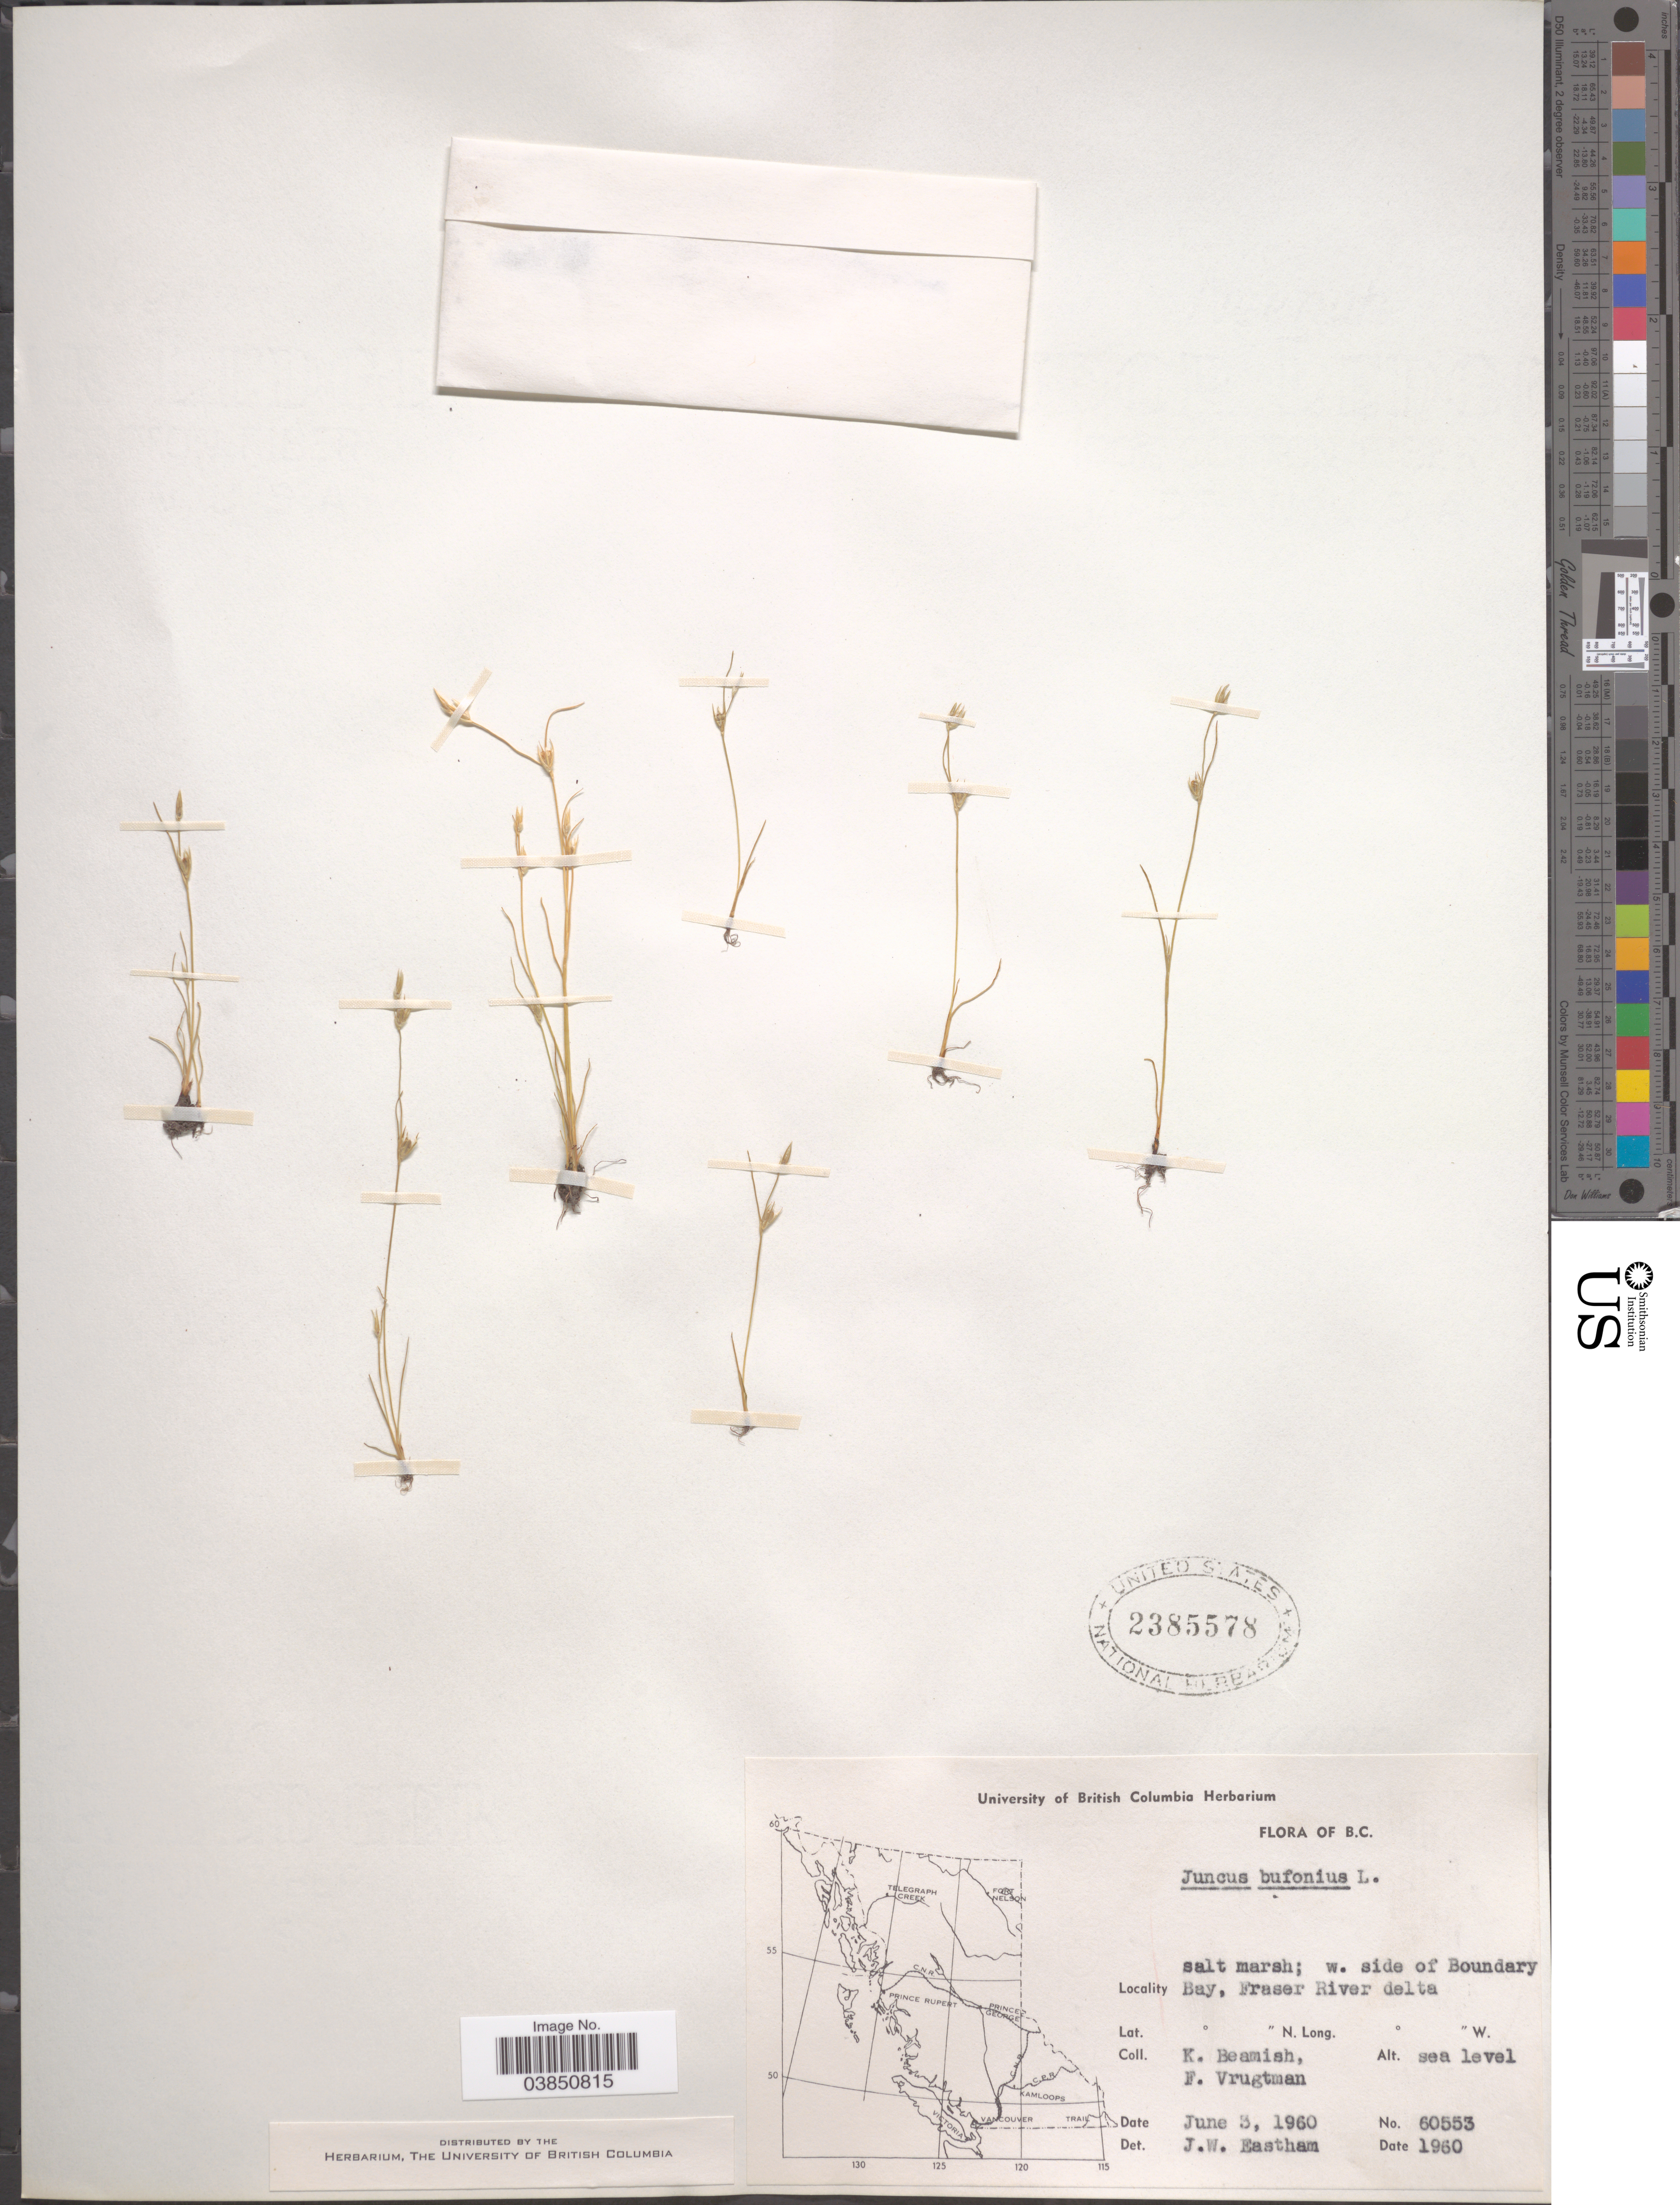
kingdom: Plantae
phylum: Tracheophyta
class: Liliopsida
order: Poales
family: Juncaceae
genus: Juncus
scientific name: Juncus bufonius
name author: L.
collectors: K. Beamish & F. Vrugtman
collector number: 60553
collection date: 1960-06-03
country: Canada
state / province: British Columbia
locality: W. side of Boundary Bay, Fraser River delta.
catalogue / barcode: US 2385578